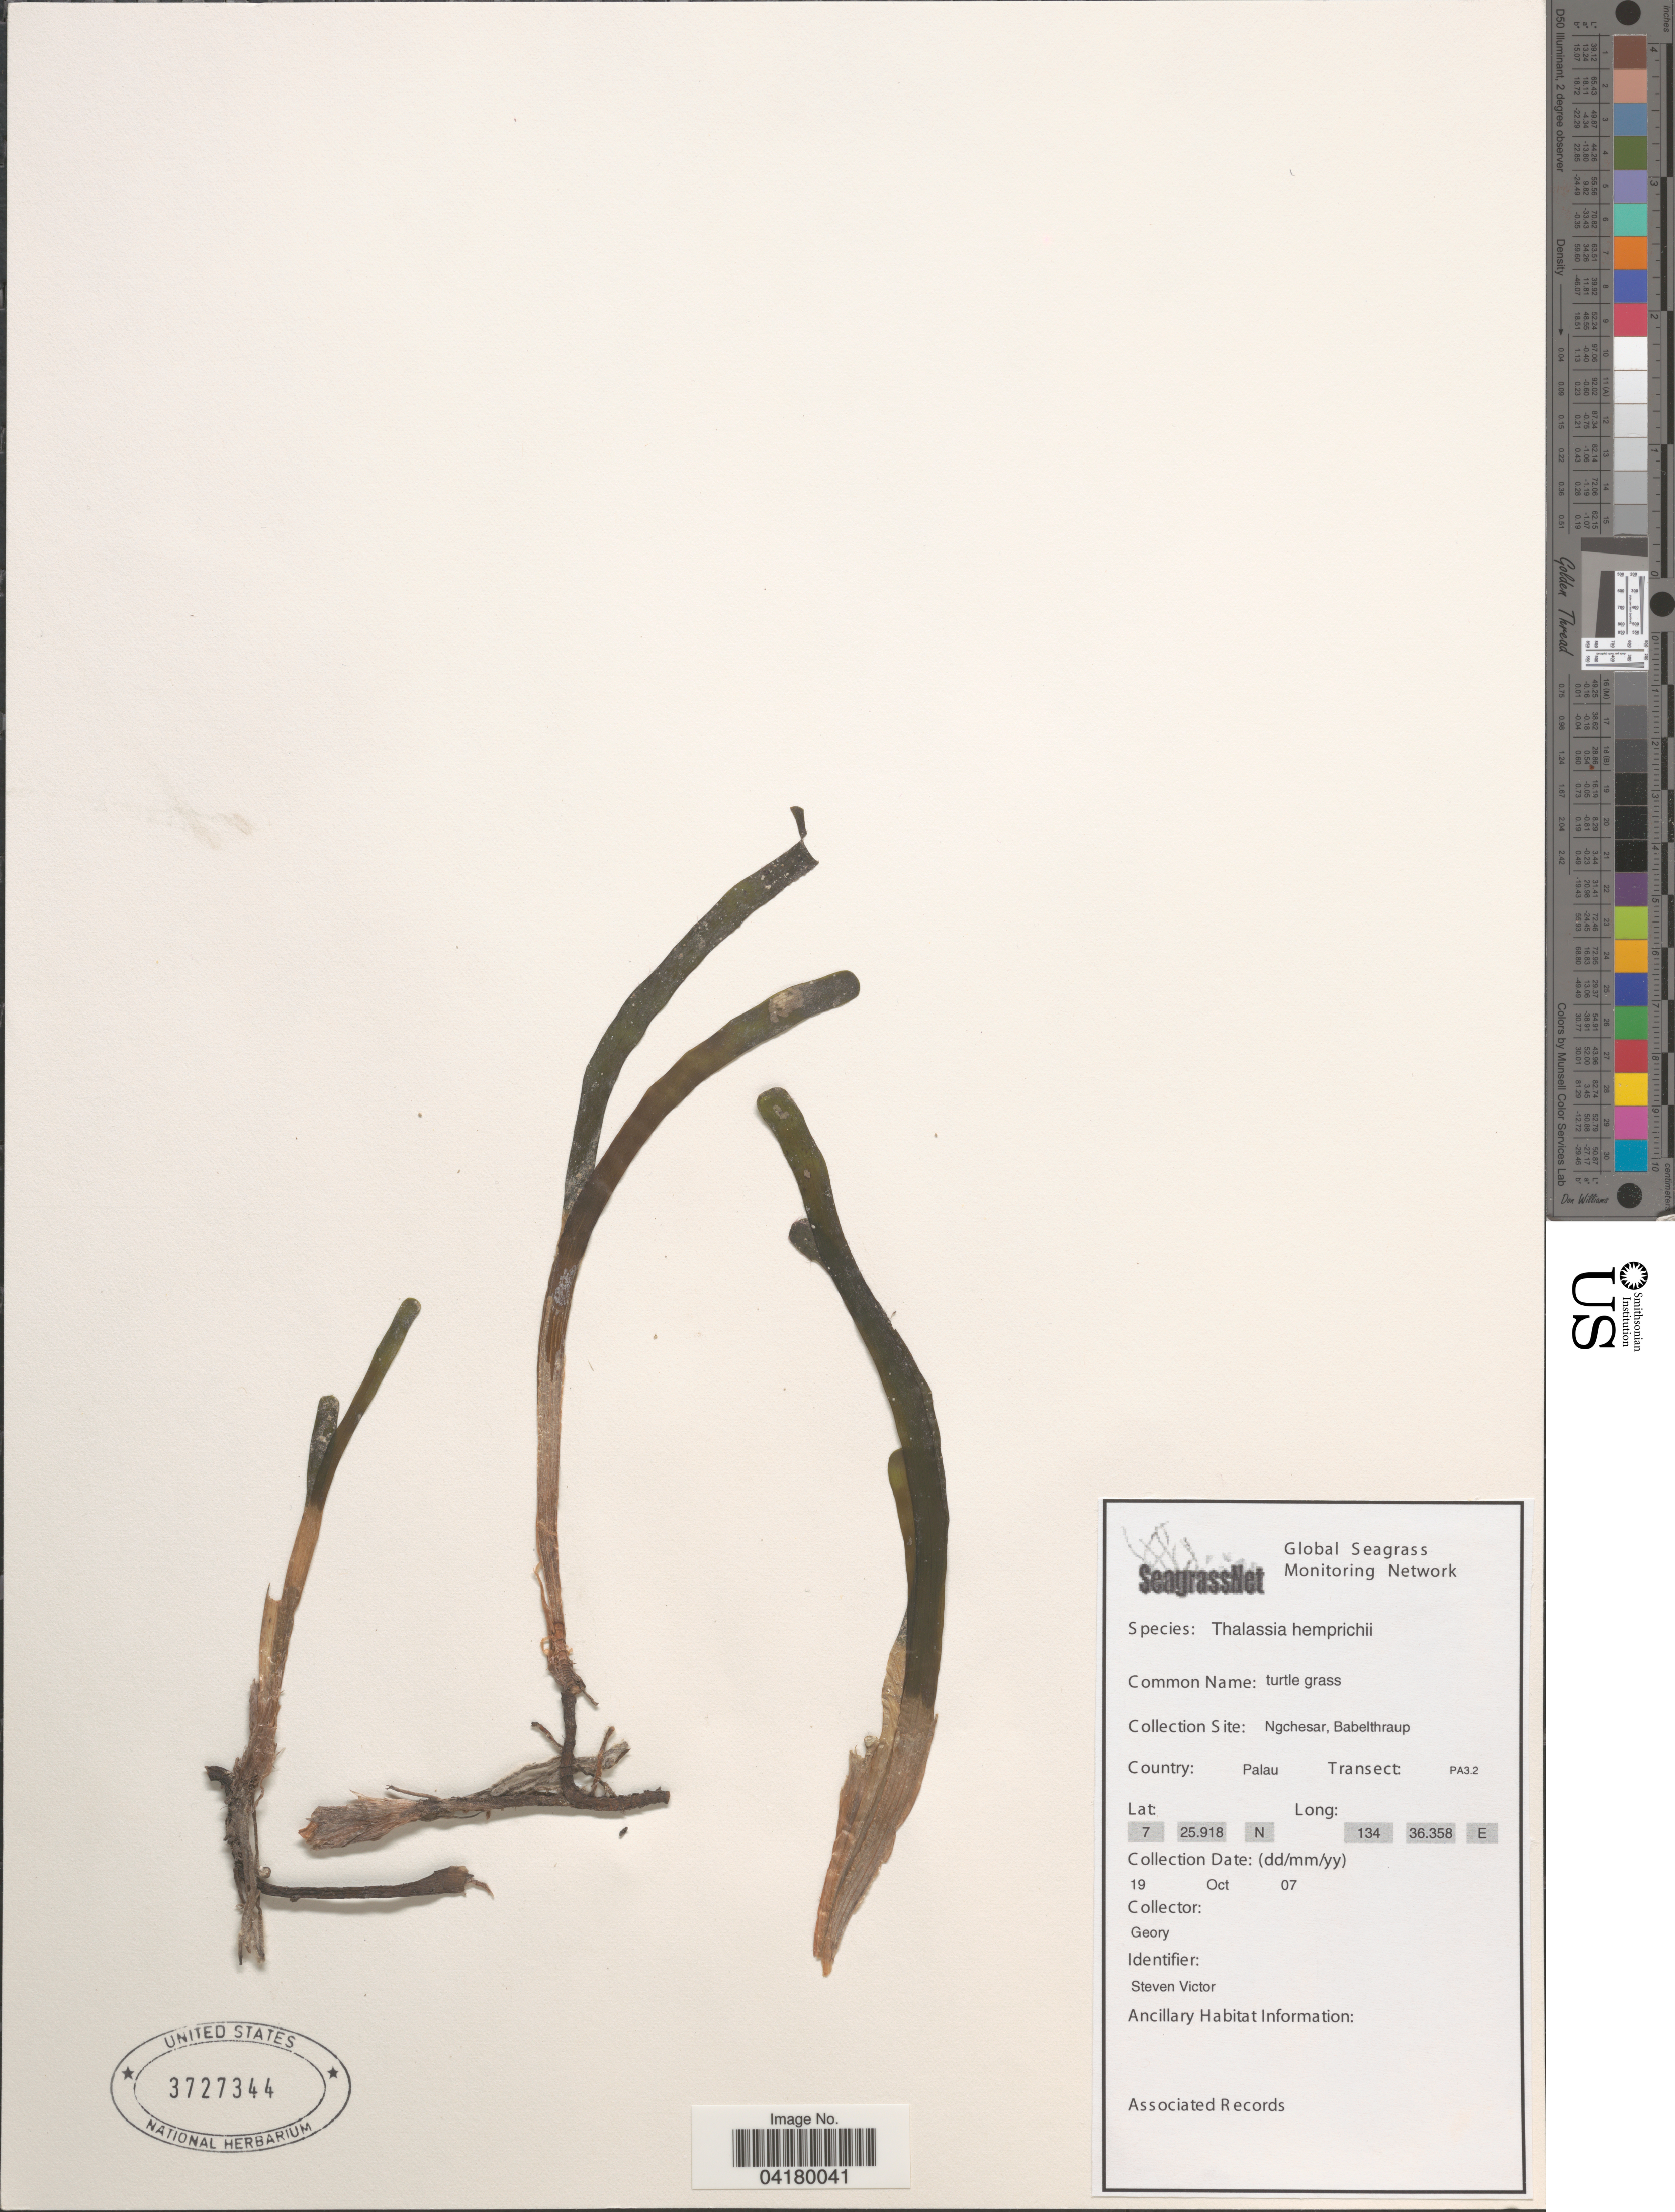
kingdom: Plantae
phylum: Tracheophyta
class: Liliopsida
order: Alismatales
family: Hydrocharitaceae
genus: Thalassia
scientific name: Thalassia hemprichii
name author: Asch.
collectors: Geor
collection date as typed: Transcribed d/m/y: 19/10/7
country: Palau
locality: Collection Site: Ngchesar, Babelthraup. Country: Palau. Transect: PA3.2.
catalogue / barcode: US 3727344